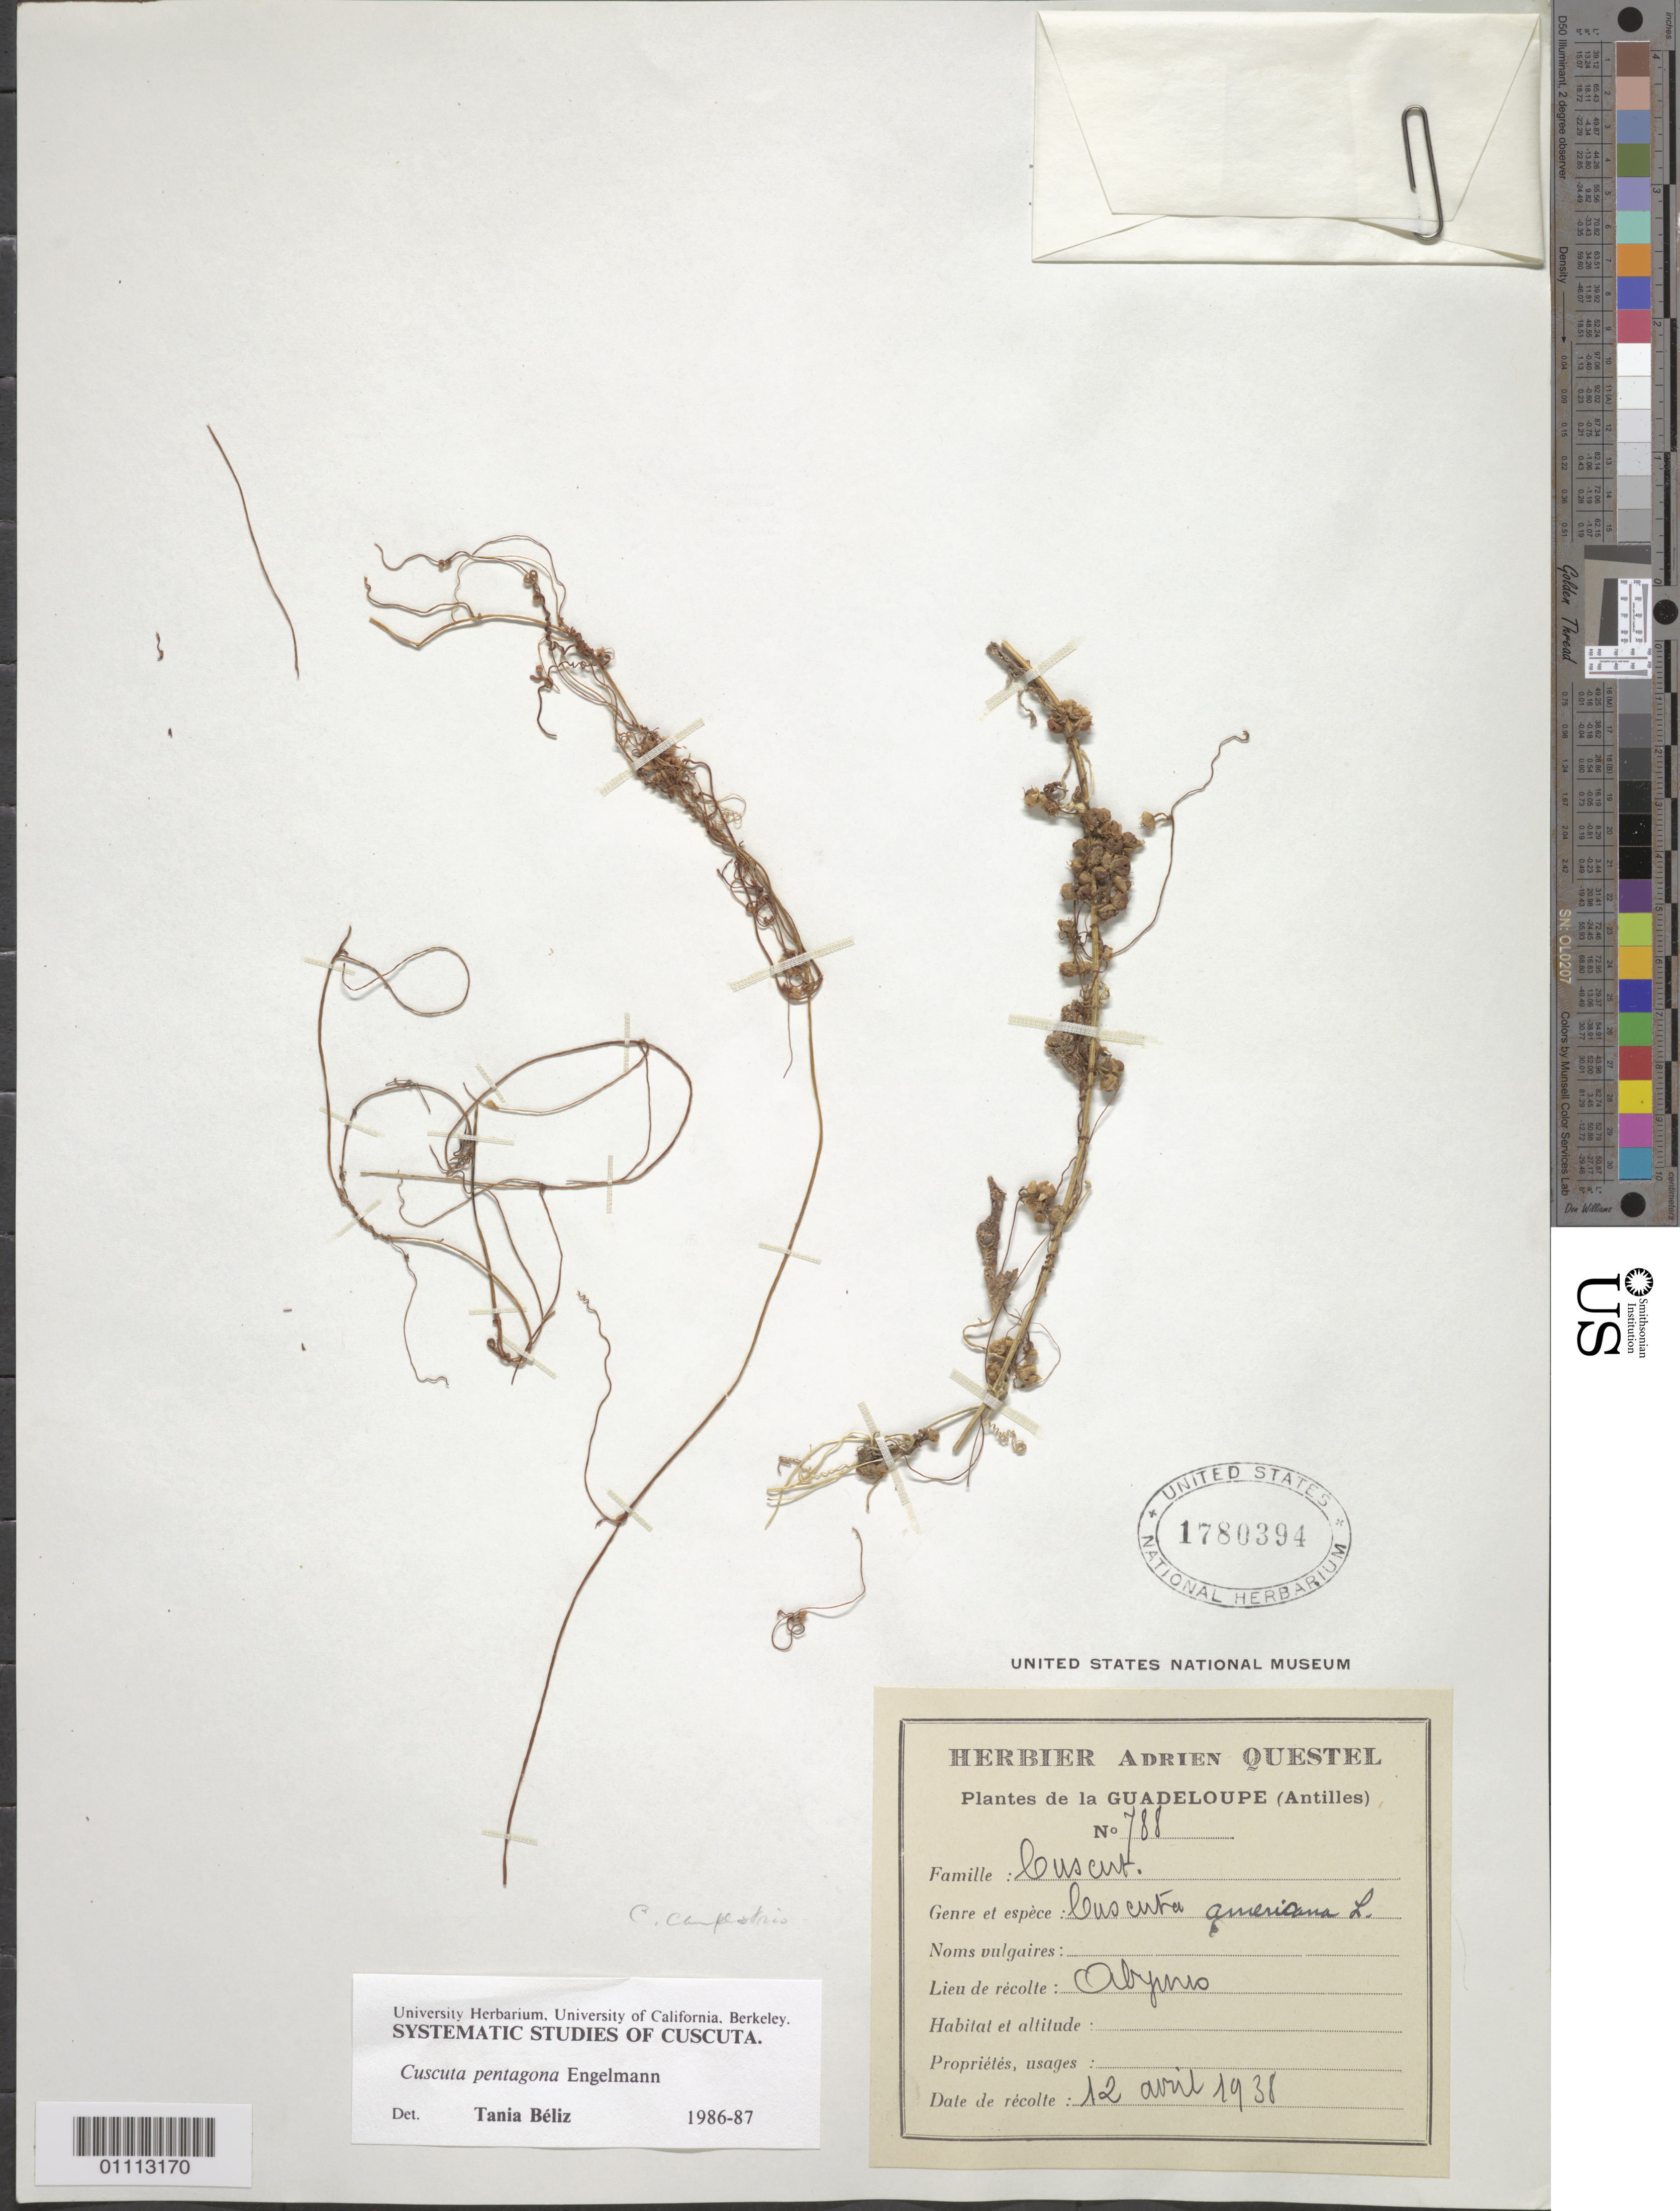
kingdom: Plantae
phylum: Tracheophyta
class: Magnoliopsida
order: Solanales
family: Convolvulaceae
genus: Cuscuta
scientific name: Cuscuta pentagona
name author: Engelm.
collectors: A. Questel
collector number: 788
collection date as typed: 12 Apr 1938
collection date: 1938-04-12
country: Guadeloupe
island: Grande Terre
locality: Abymes.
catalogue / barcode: US 1780394